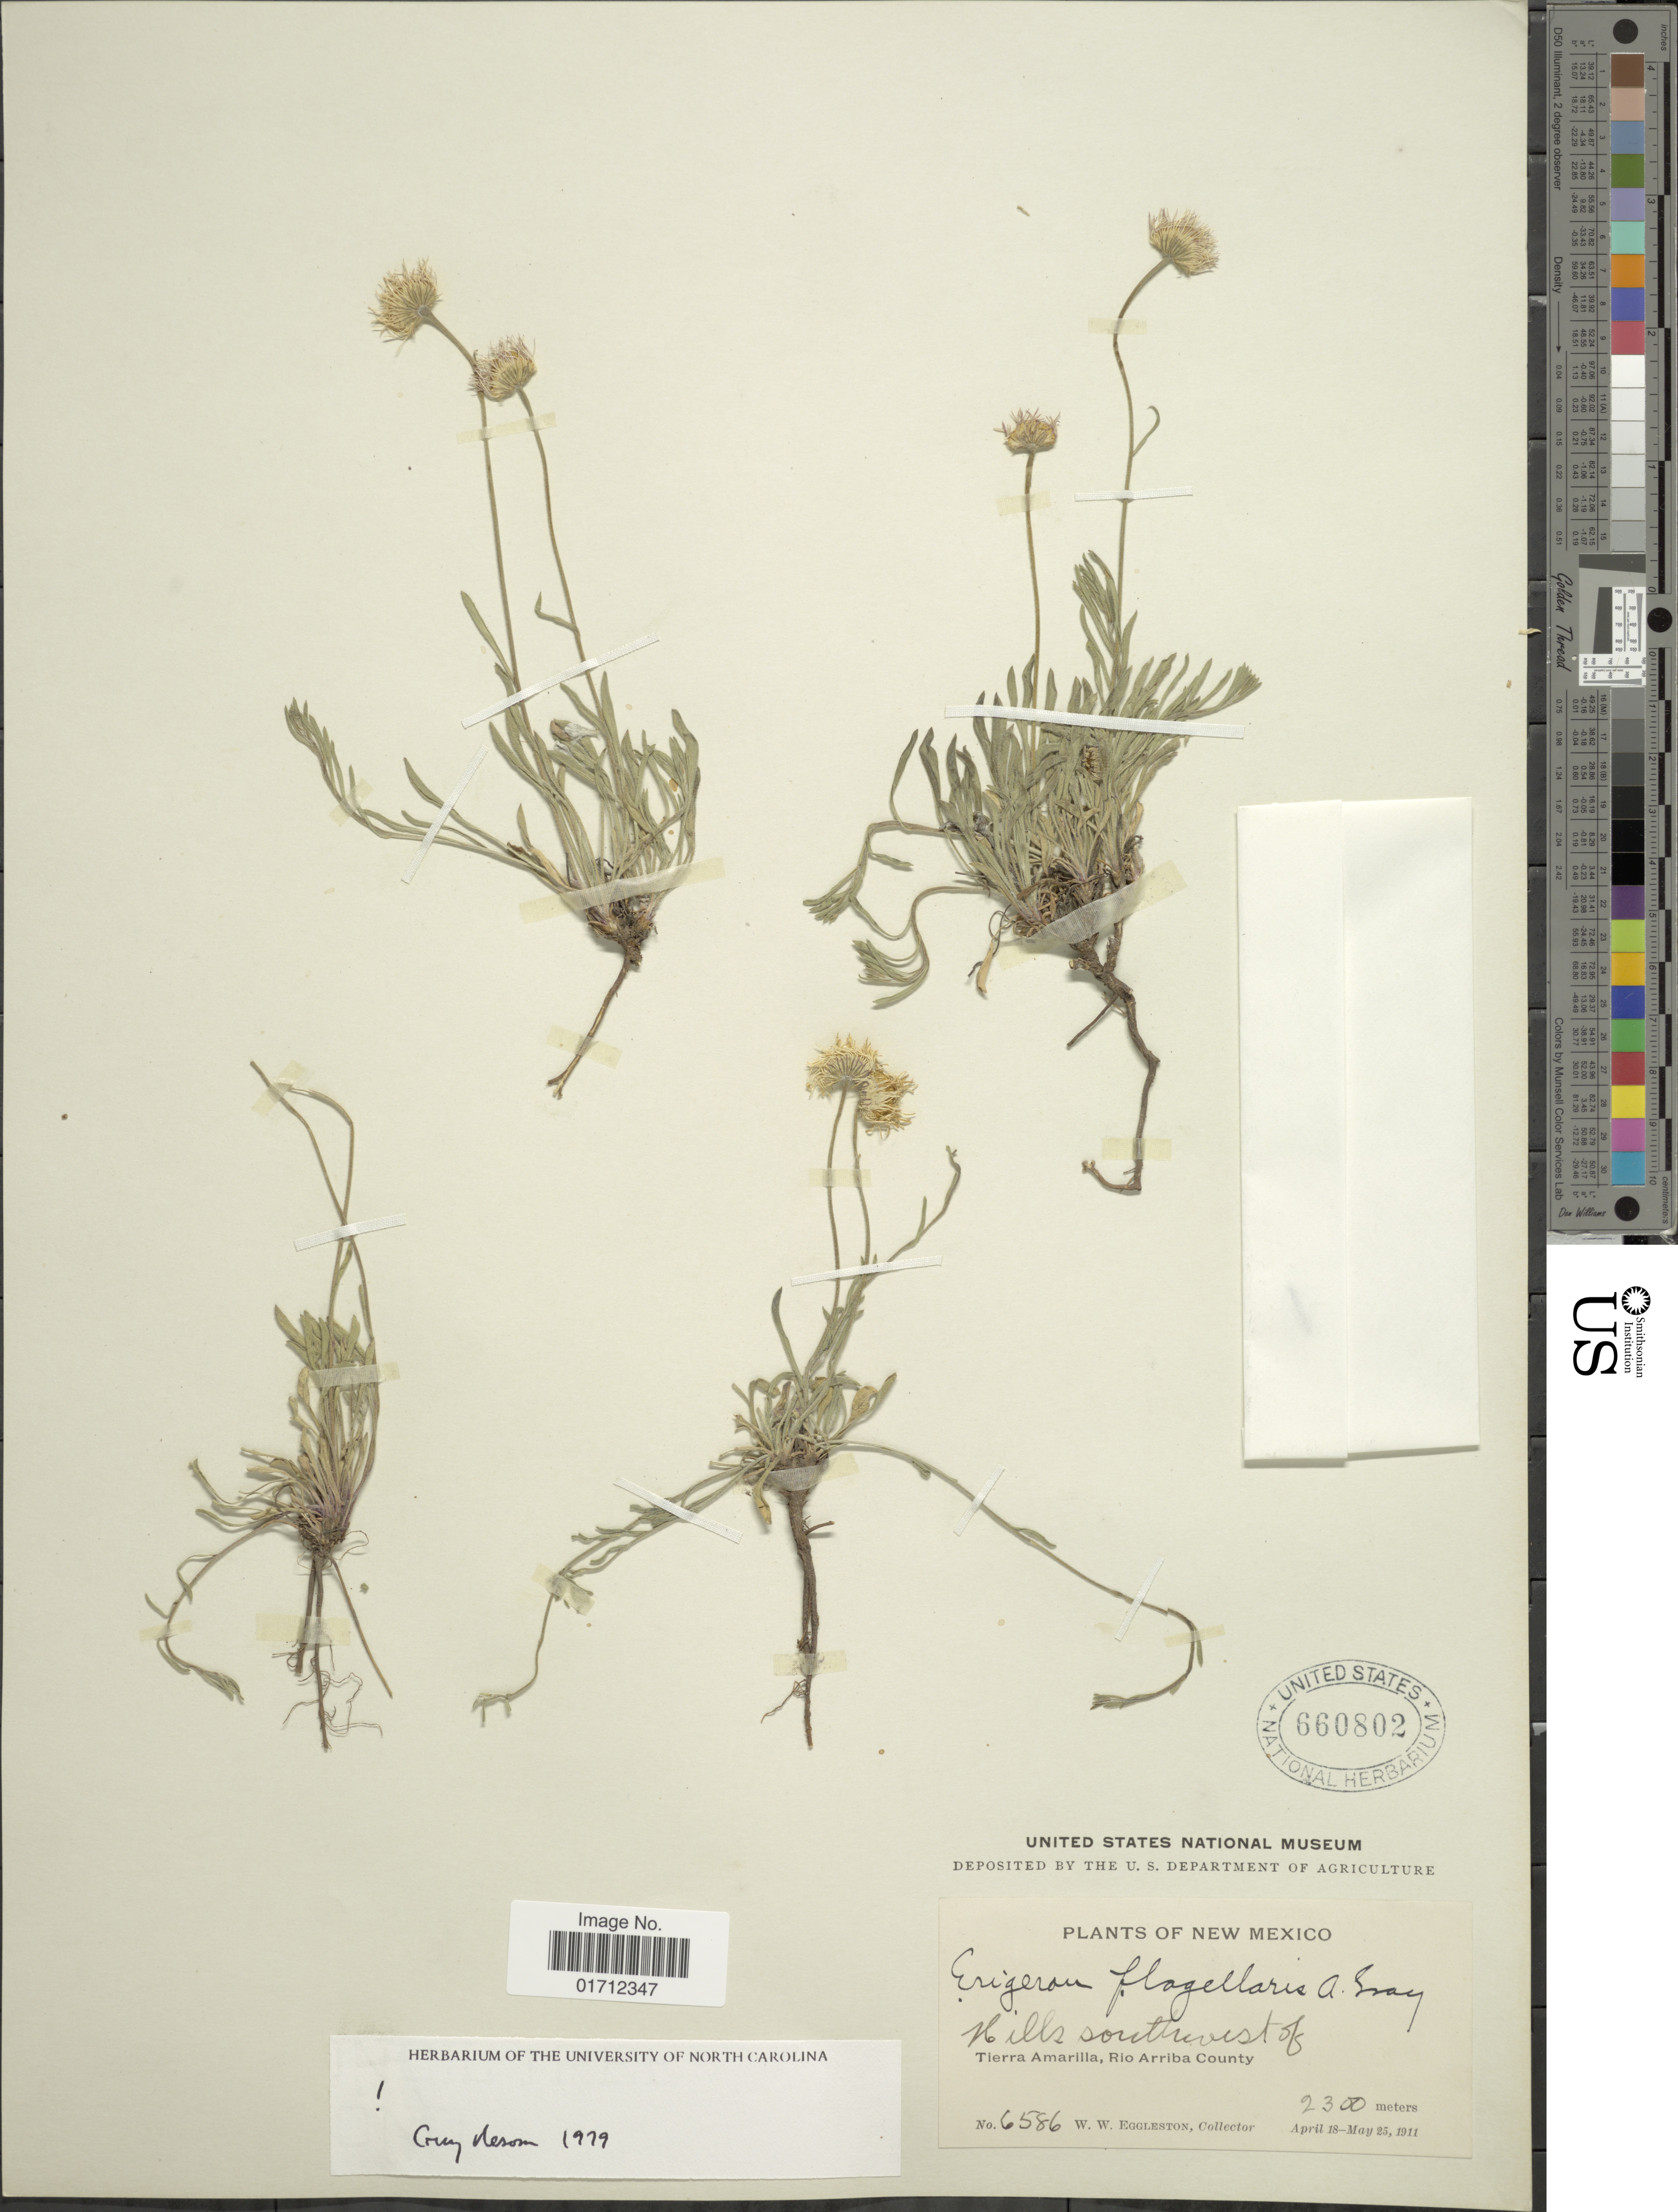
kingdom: Plantae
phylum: Tracheophyta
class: Magnoliopsida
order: Asterales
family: Asteraceae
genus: Erigeron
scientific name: Erigeron flagellaris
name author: A. Gray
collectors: W. W. Eggleston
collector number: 6586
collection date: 1911-04-18/1911-05-25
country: United States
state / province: New Mexico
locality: Hills southwest of Tierra Amarilla, Rio Arriba County.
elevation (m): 2300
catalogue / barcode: US 660802